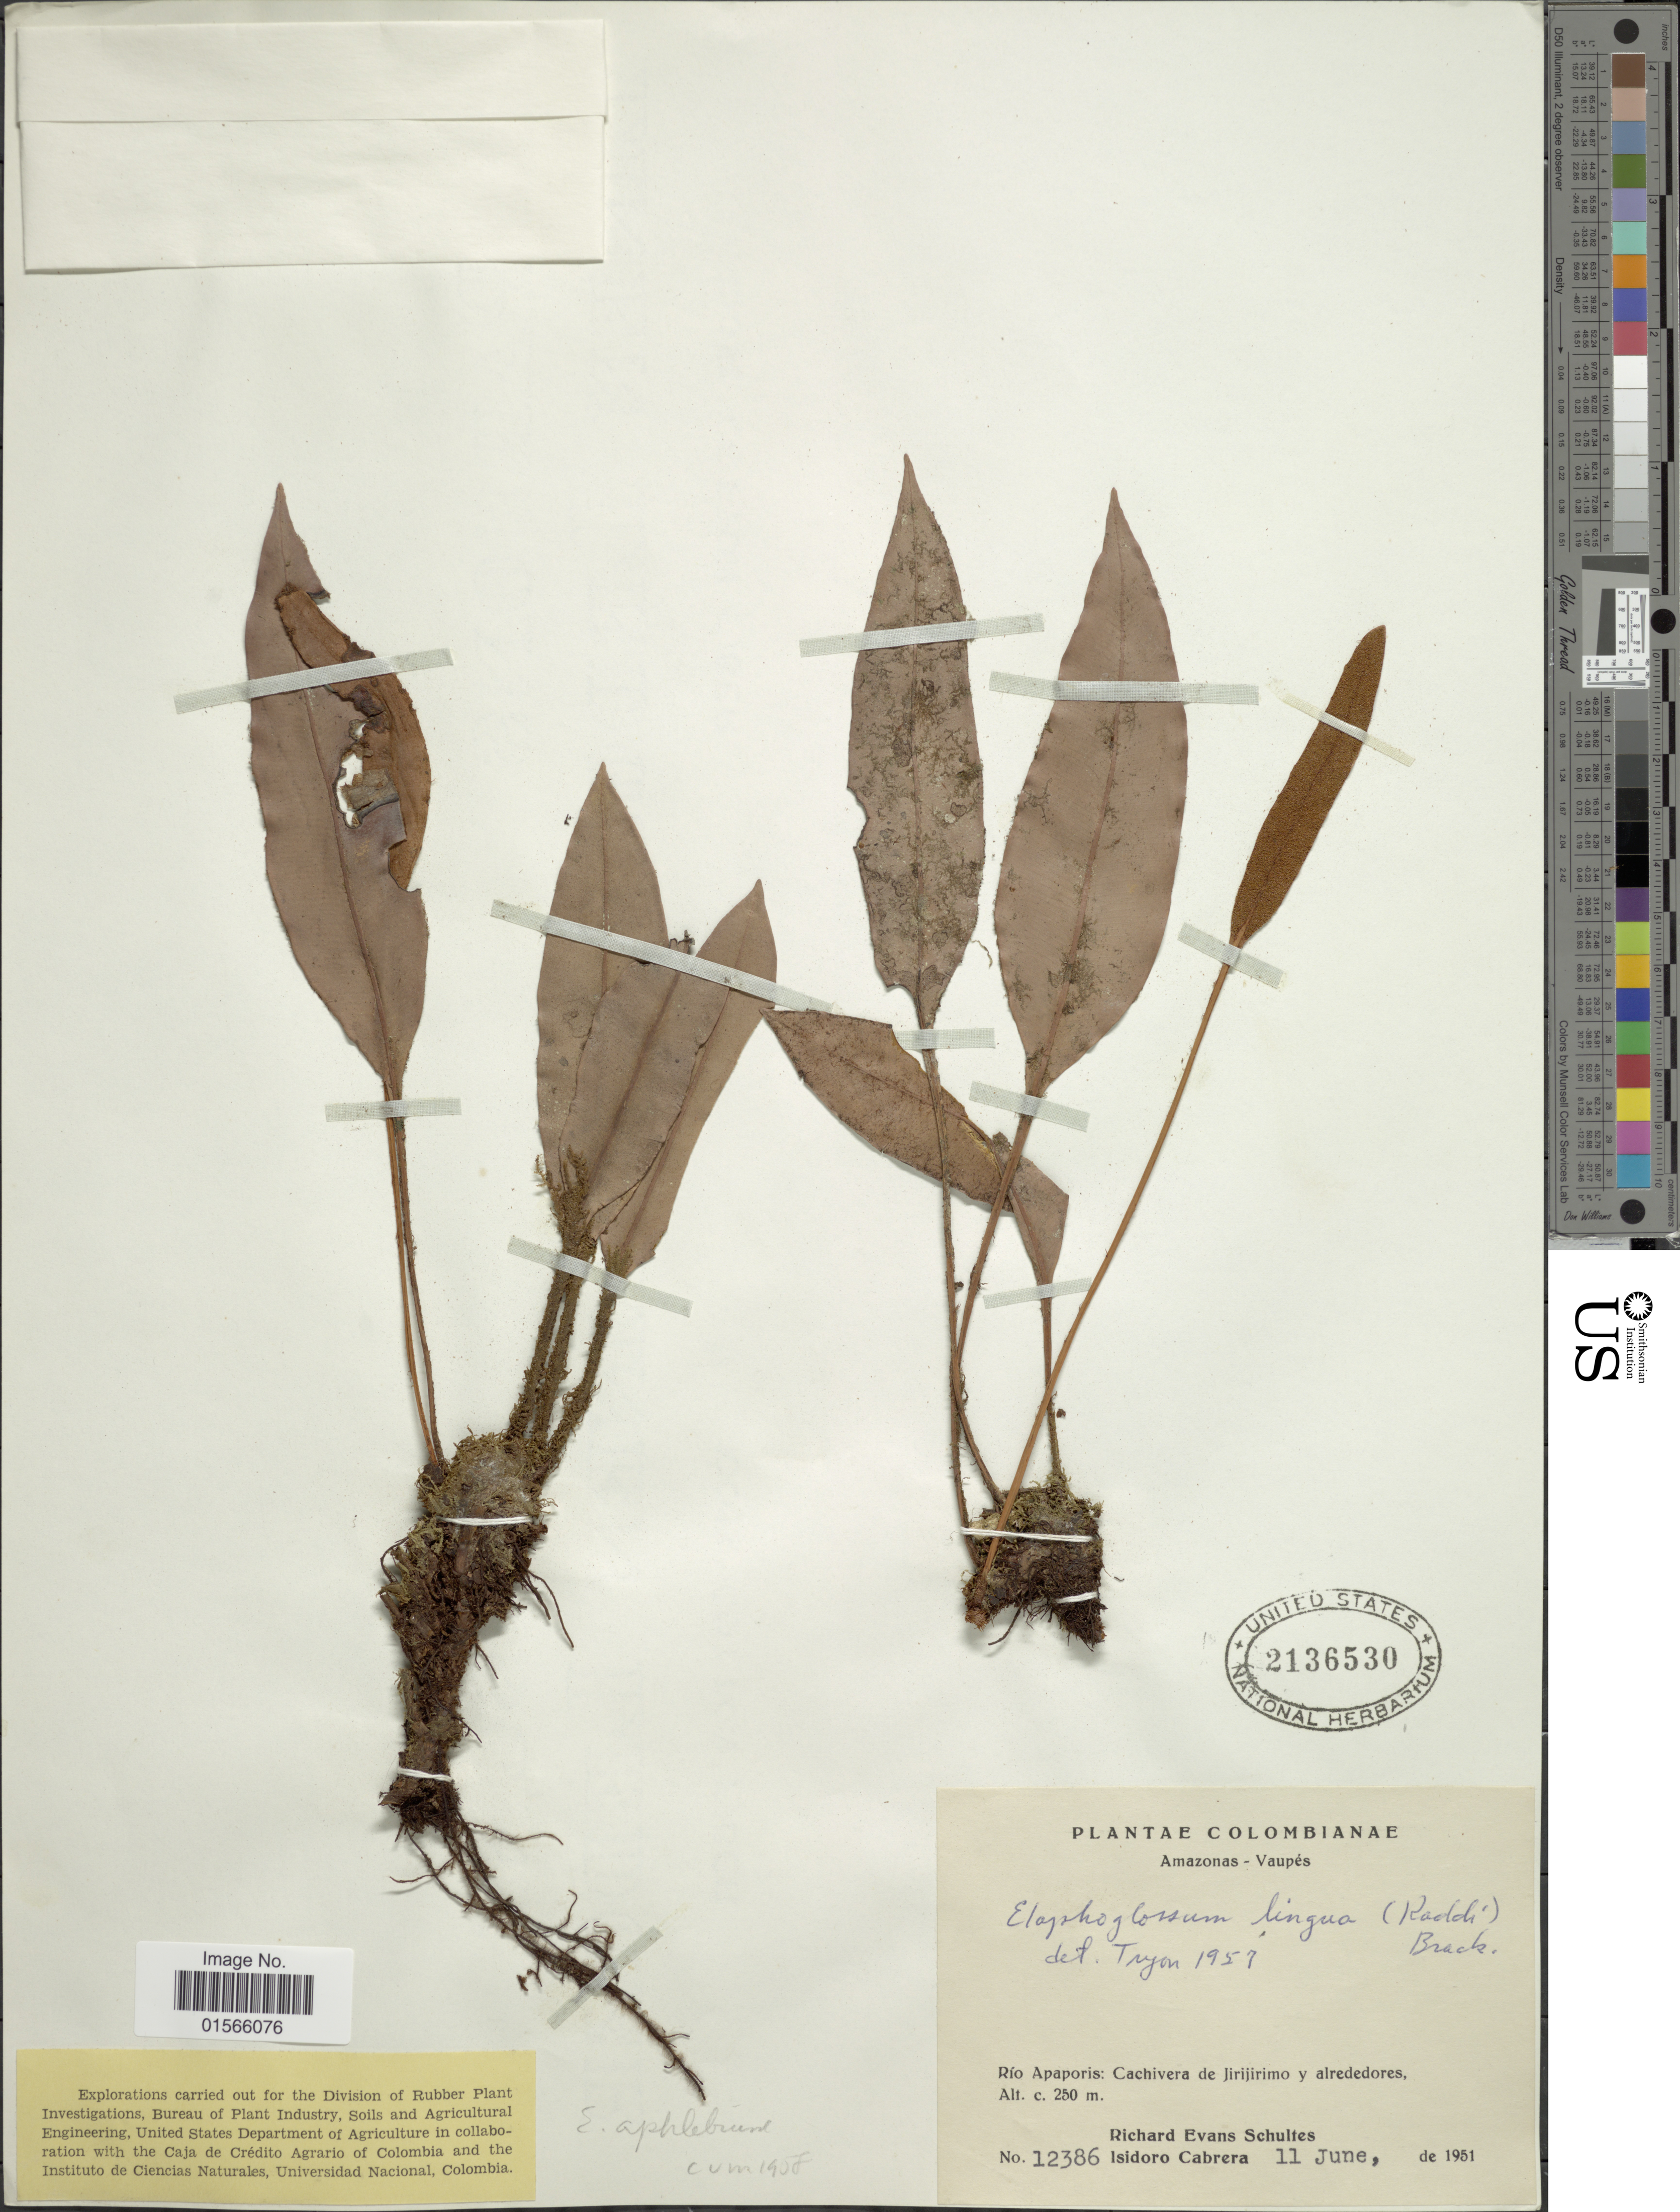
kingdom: Plantae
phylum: Tracheophyta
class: Polypodiopsida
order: Polypodiales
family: Dryopteridaceae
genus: Elaphoglossum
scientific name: Elaphoglossum aphlebium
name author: T. Moore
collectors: R. E. Schultes & I. Cabrera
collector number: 12386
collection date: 1951-06-11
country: Colombia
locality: Amazonas - Vaupés, Río Apaporis: Cacivera e Jirjirimo y alrededores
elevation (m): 250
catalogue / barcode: US 2136530